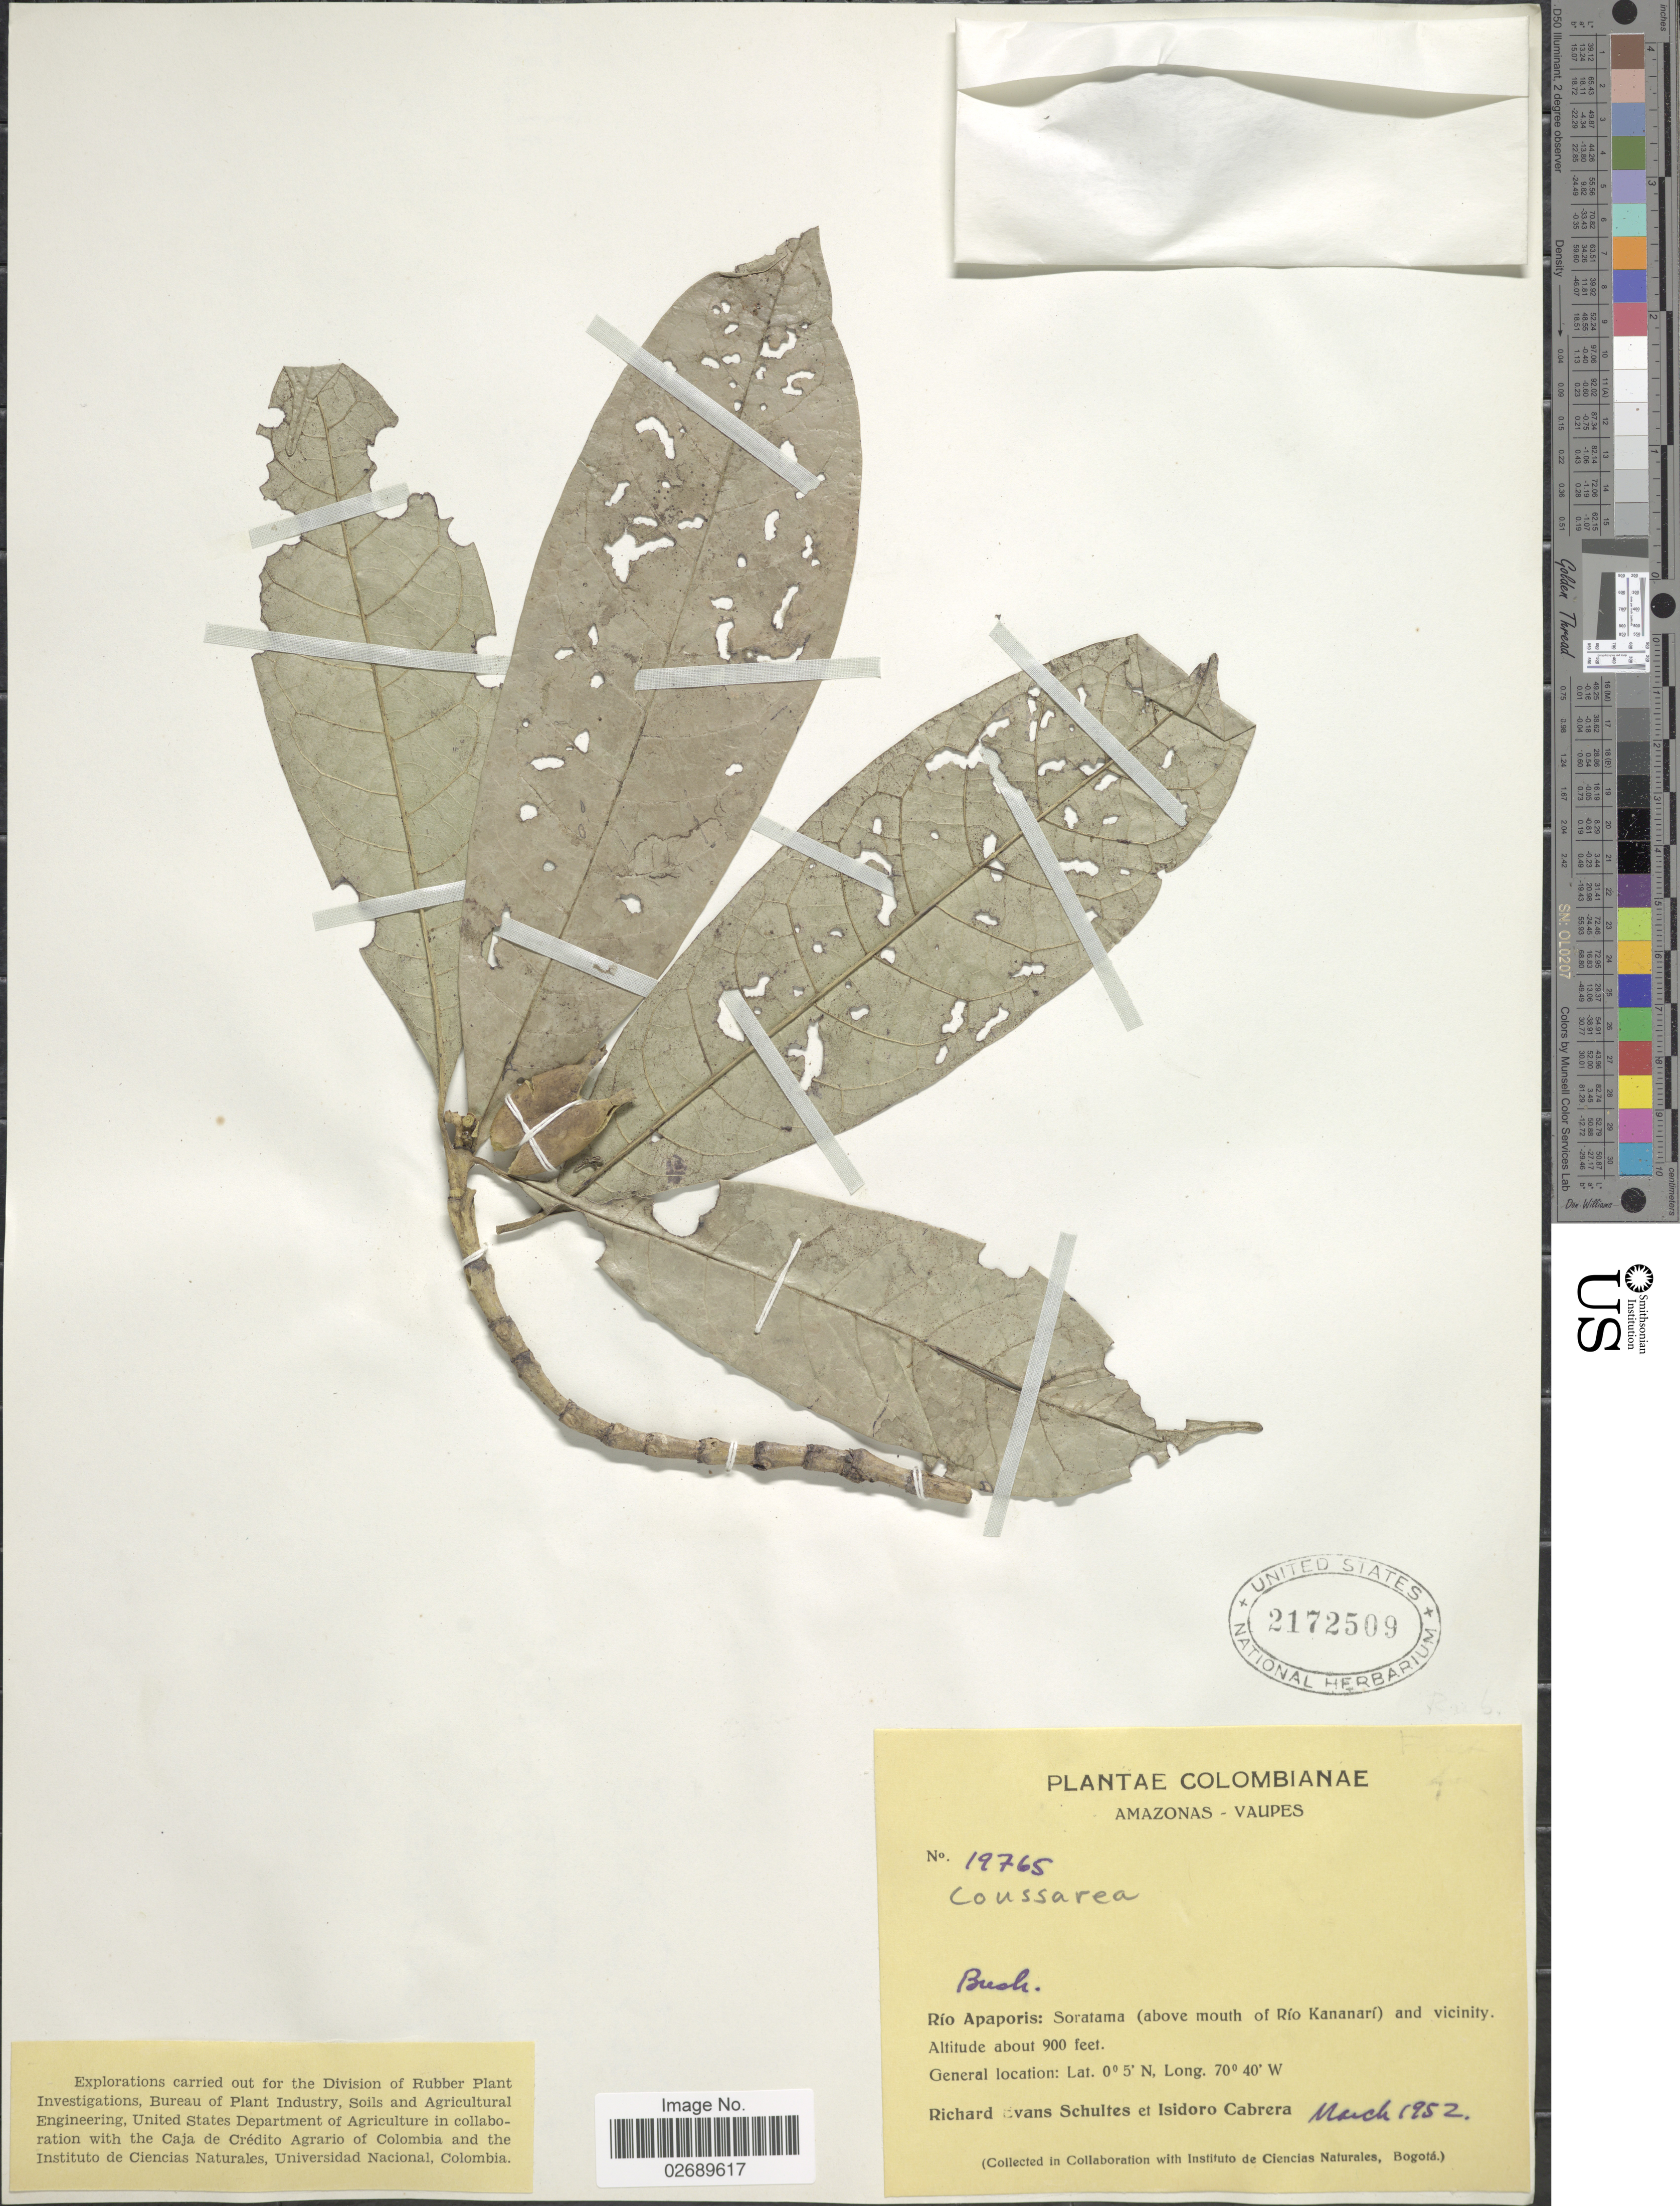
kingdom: Plantae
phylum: Tracheophyta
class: Magnoliopsida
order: Gentianales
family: Rubiaceae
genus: Coussarea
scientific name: Coussarea sp.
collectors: R. E. Schultes & I. Cabrera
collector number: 19765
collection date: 1952-03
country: Colombia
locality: Amazonas-Vaupes. Rio Apaporis: Soratama (above mouth of Rio Kananari) and vicinity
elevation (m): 274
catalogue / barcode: US 2172509